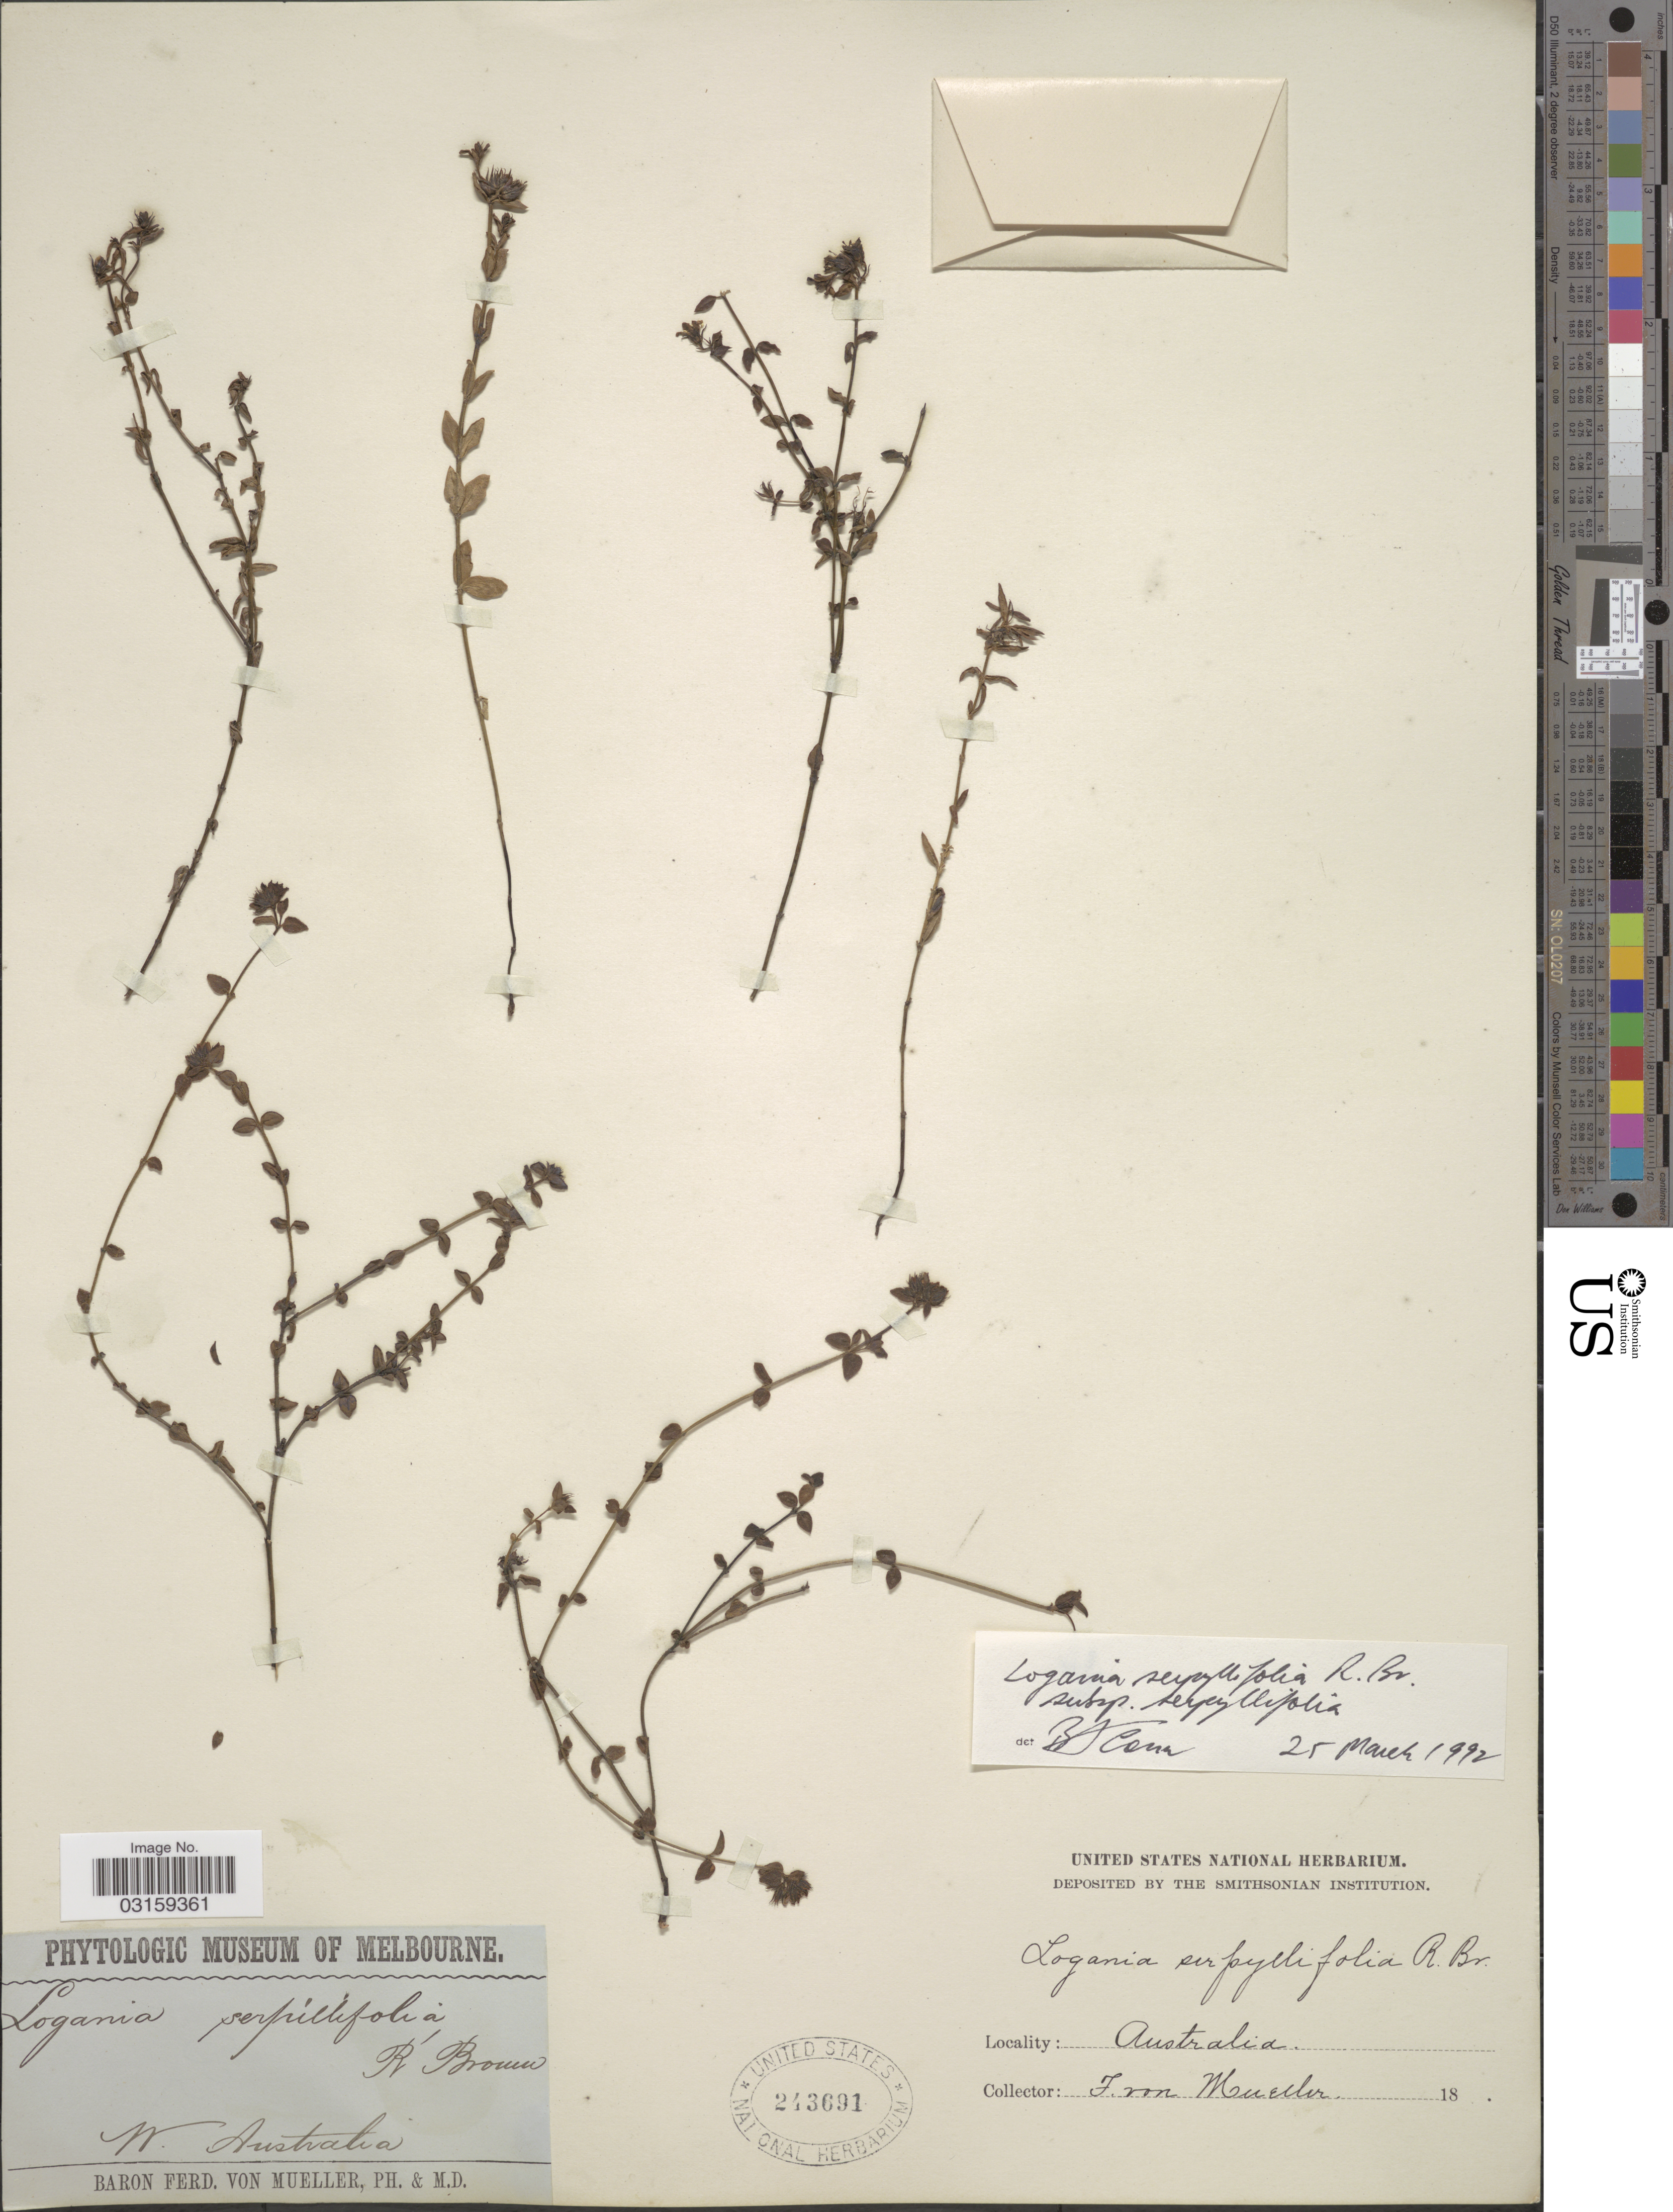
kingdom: Plantae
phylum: Tracheophyta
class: Magnoliopsida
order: Gentianales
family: Loganiaceae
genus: Orianthera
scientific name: Orianthera serpyllifolia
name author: (R. Br.) C.S.P. Foster & B.J. Conn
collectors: F. Mueller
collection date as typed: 18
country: Australia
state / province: Western Australia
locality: W. Australia.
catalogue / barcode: US 243691